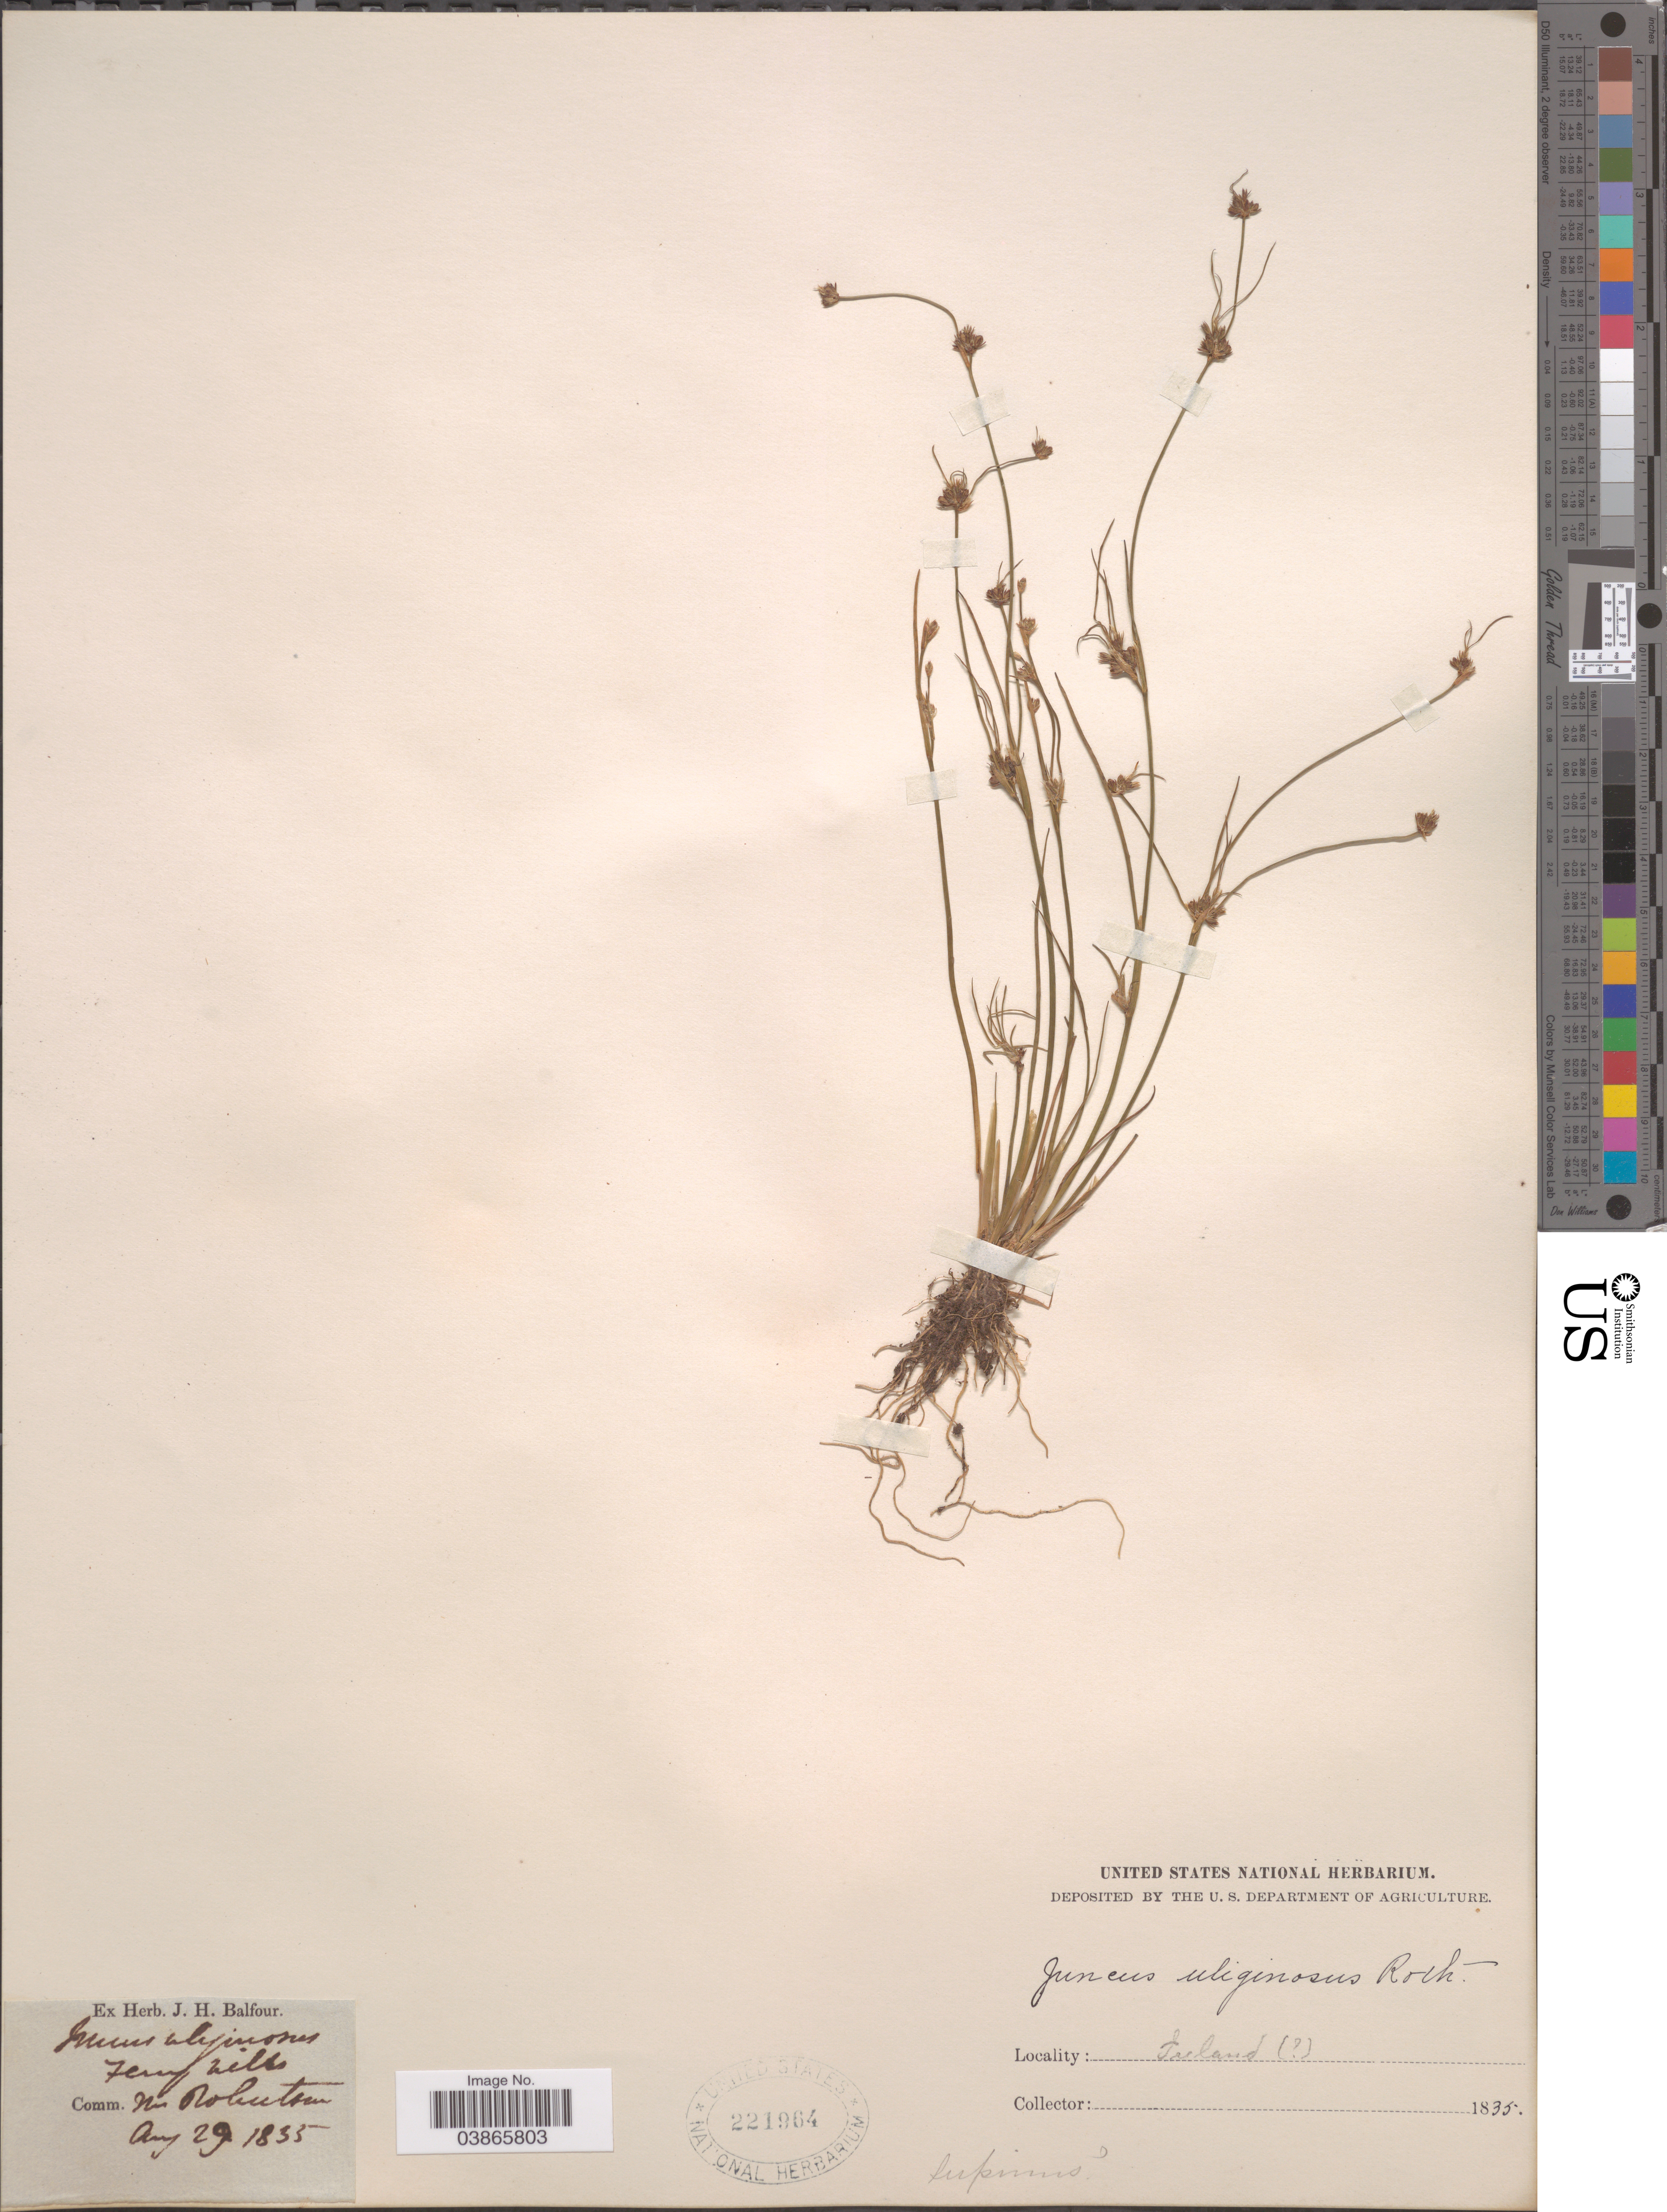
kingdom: Plantae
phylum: Tracheophyta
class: Liliopsida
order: Poales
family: Juncaceae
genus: Juncus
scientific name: Juncus supinus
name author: Moench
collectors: ex herb. J. H. Balfour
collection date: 1835-08-29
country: Iceland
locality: Ferry hills.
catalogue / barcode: US 221964